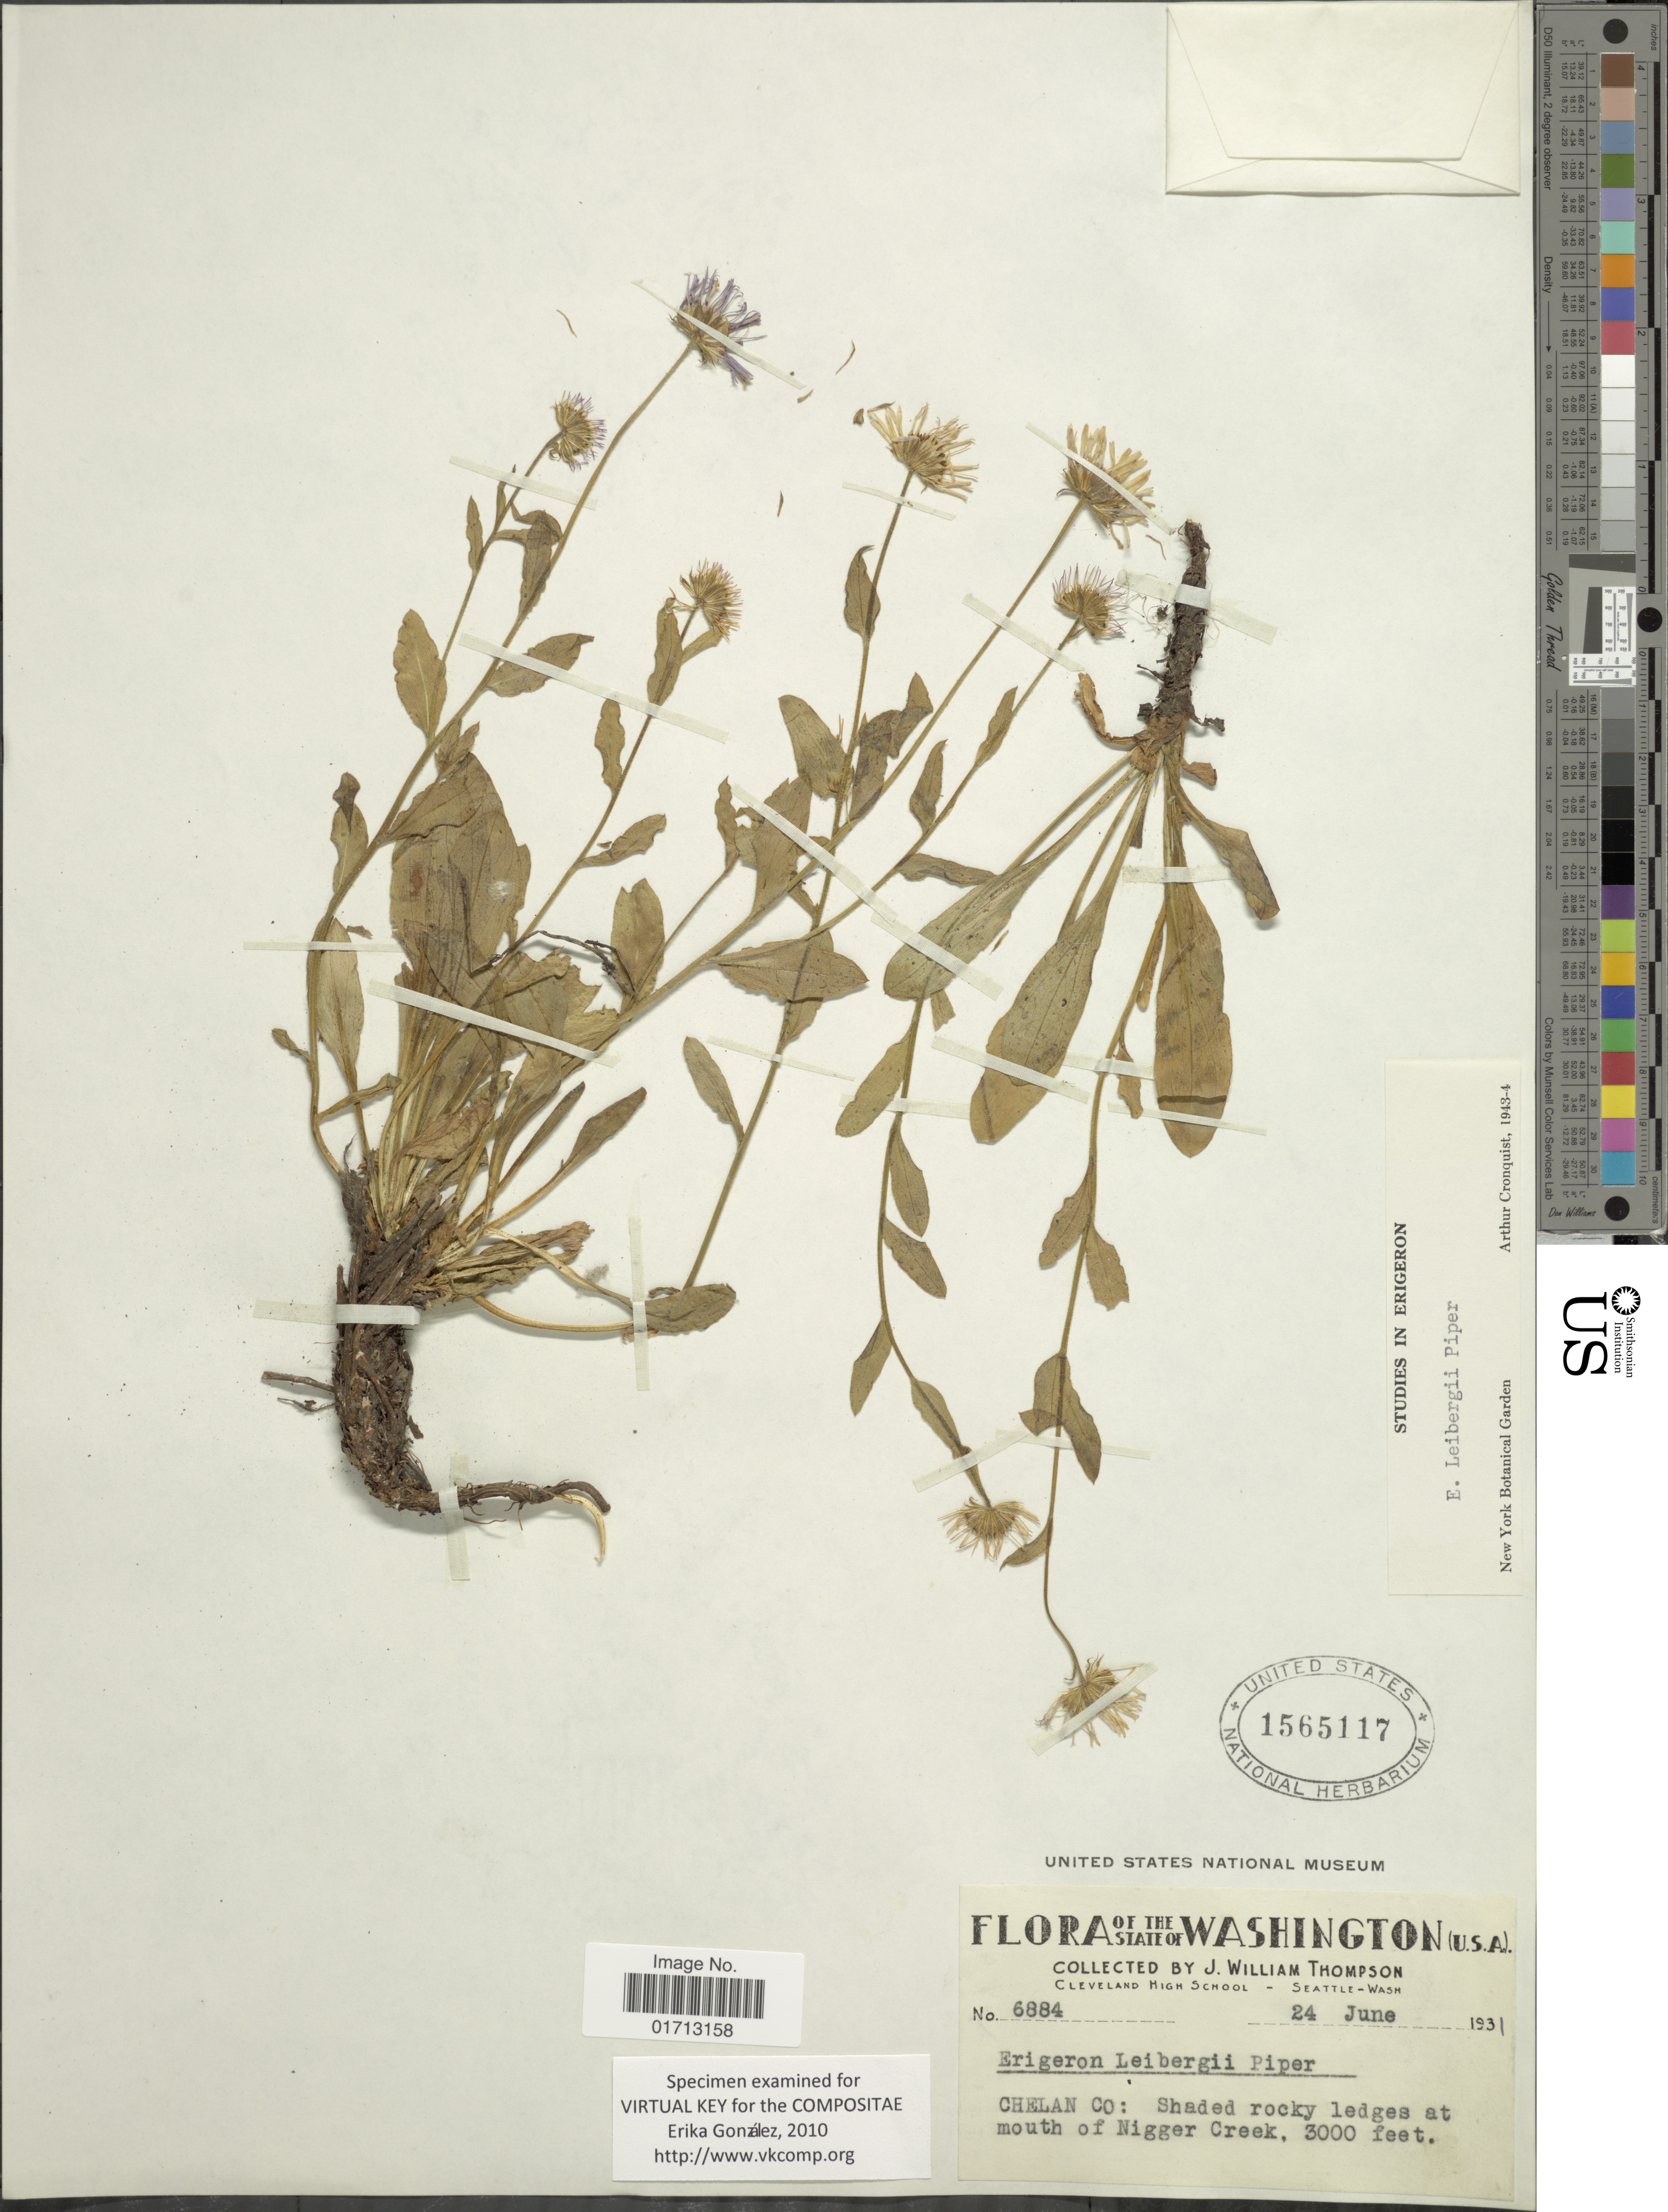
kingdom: Plantae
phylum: Tracheophyta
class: Magnoliopsida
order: Asterales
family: Asteraceae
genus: Erigeron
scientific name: Erigeron leibergii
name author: Piper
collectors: J. W. Thompson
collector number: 6884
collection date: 1931-06-24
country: United States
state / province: Washington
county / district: Chelan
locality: Chelan Co. at mouth of Nigger Creek.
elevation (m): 914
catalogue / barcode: US 1565117